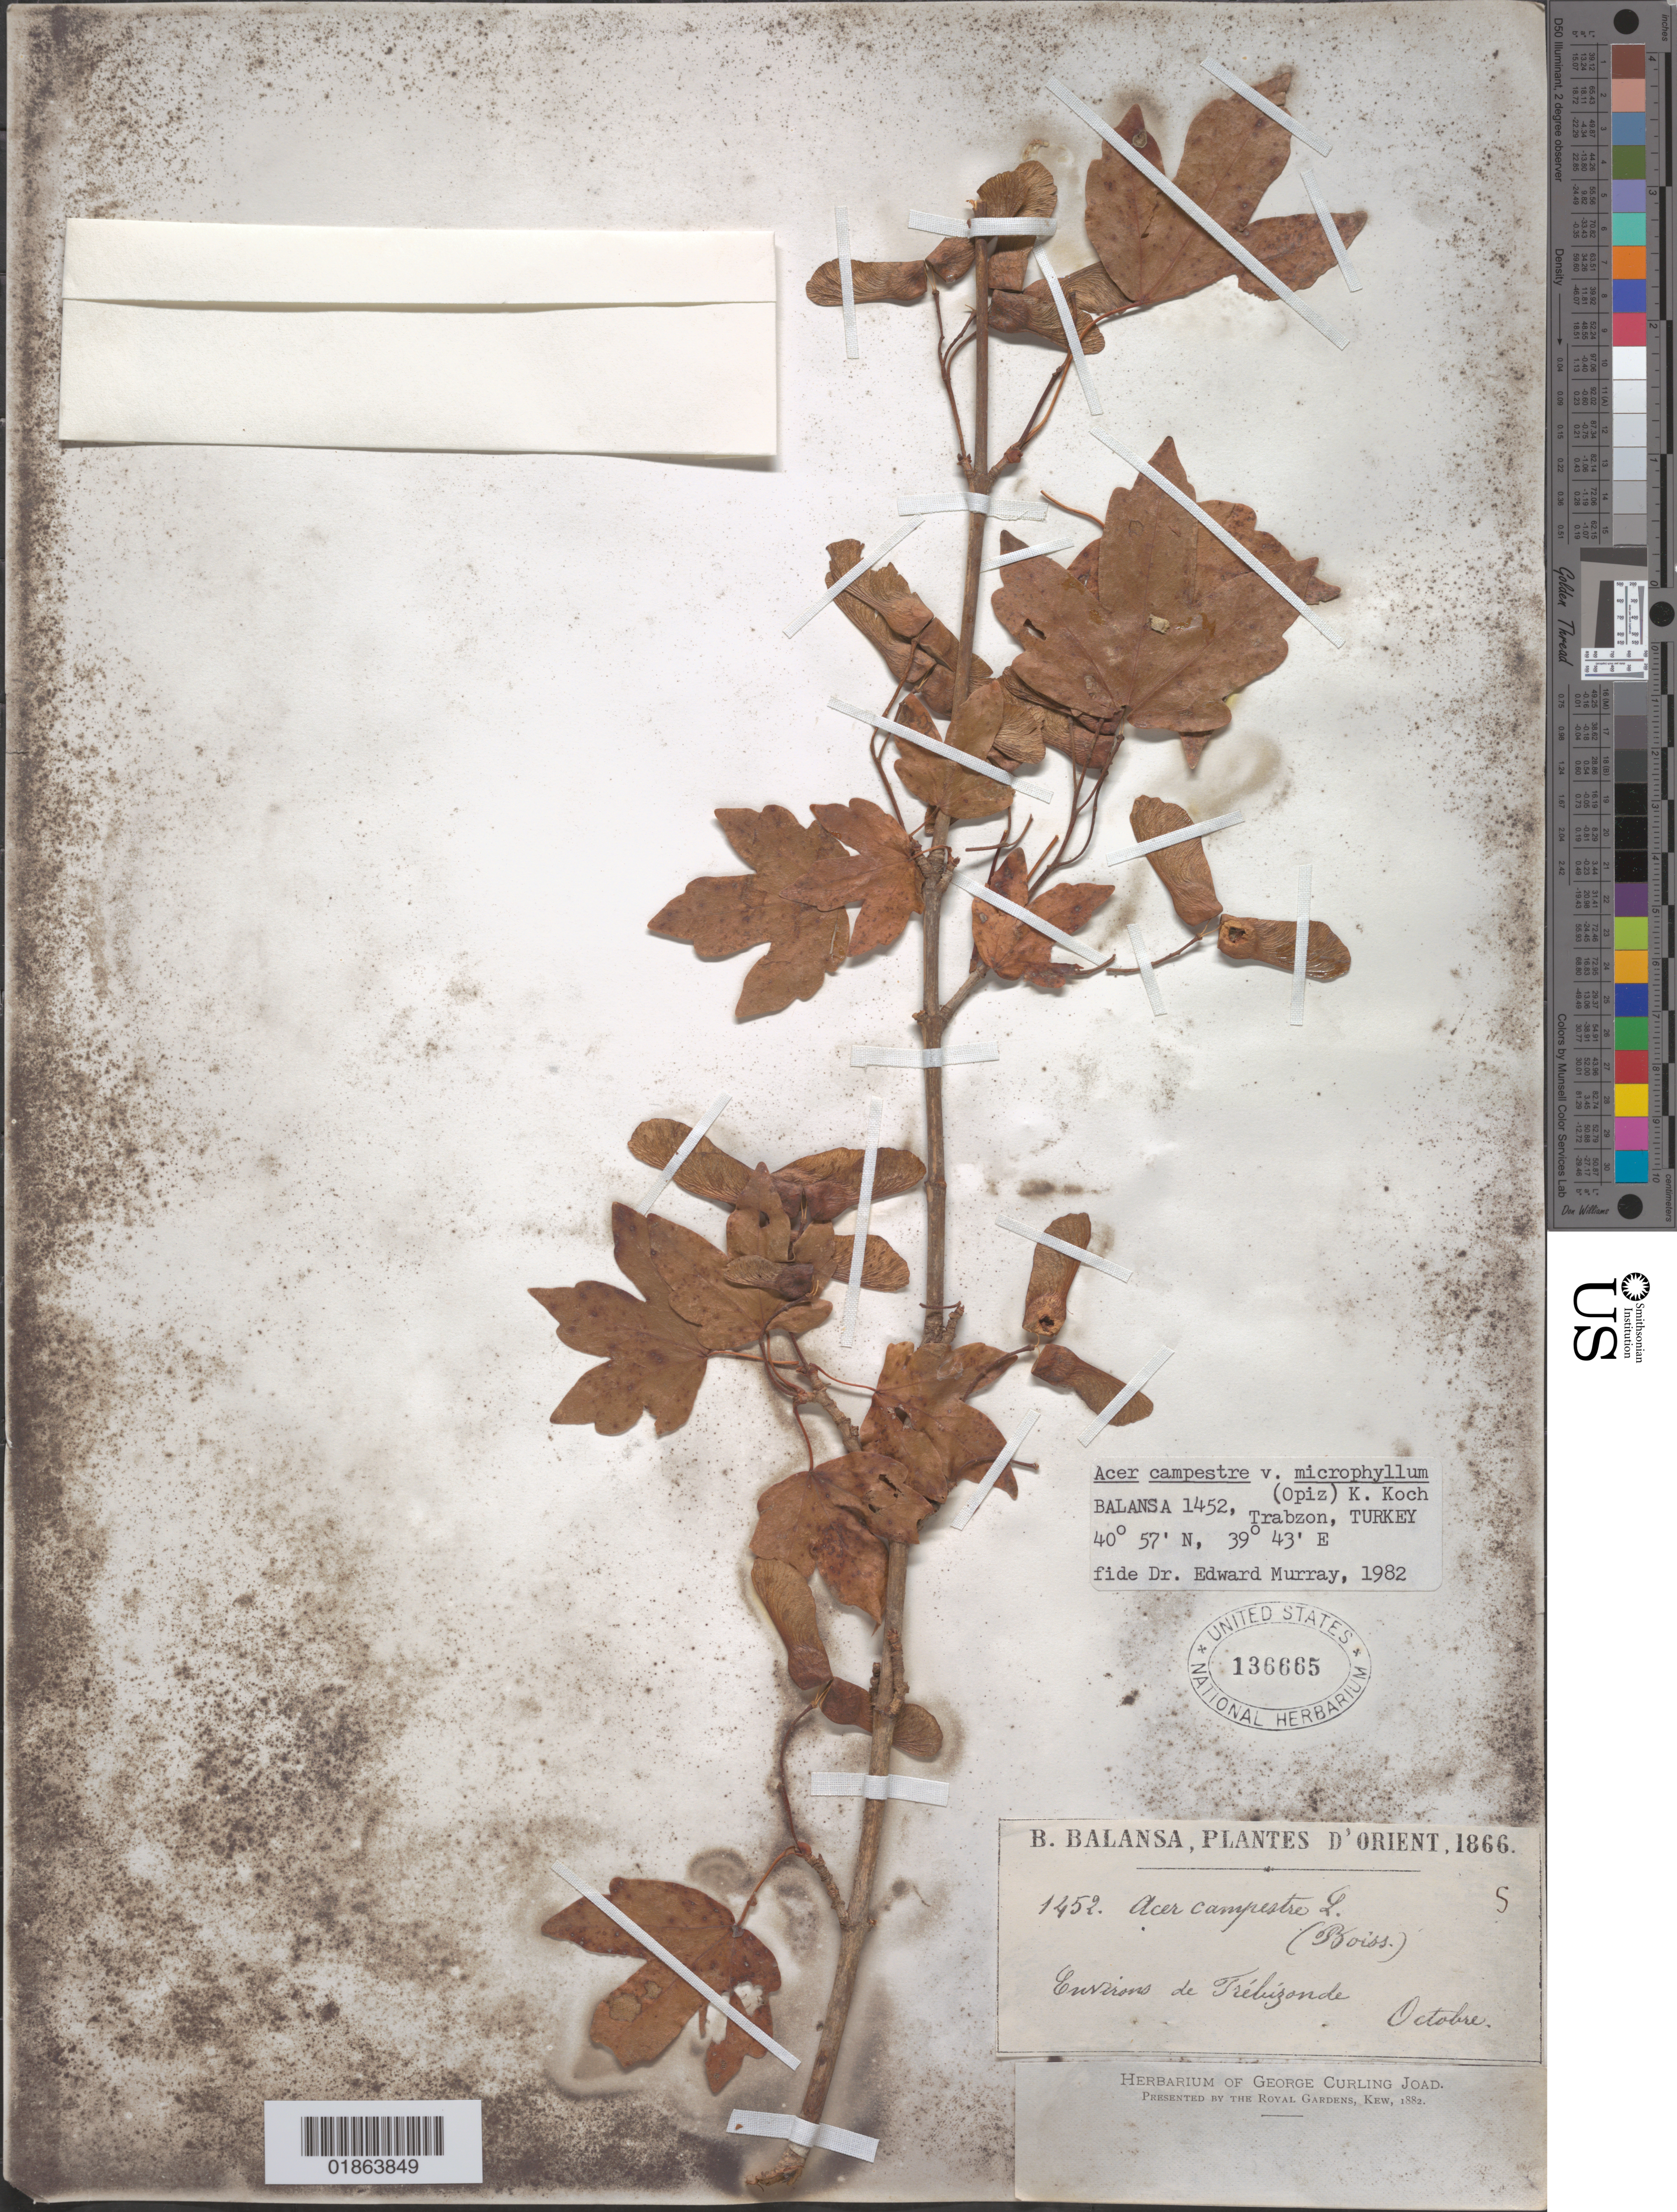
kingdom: Plantae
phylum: Tracheophyta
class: Magnoliopsida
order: Sapindales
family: Sapindaceae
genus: Acer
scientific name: Acer campestre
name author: L.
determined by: Murray, Edward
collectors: B. Balansa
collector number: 1452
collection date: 1866-10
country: Turkey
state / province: Trabzon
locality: Trébizonde [Trabzon]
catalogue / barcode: US 136665